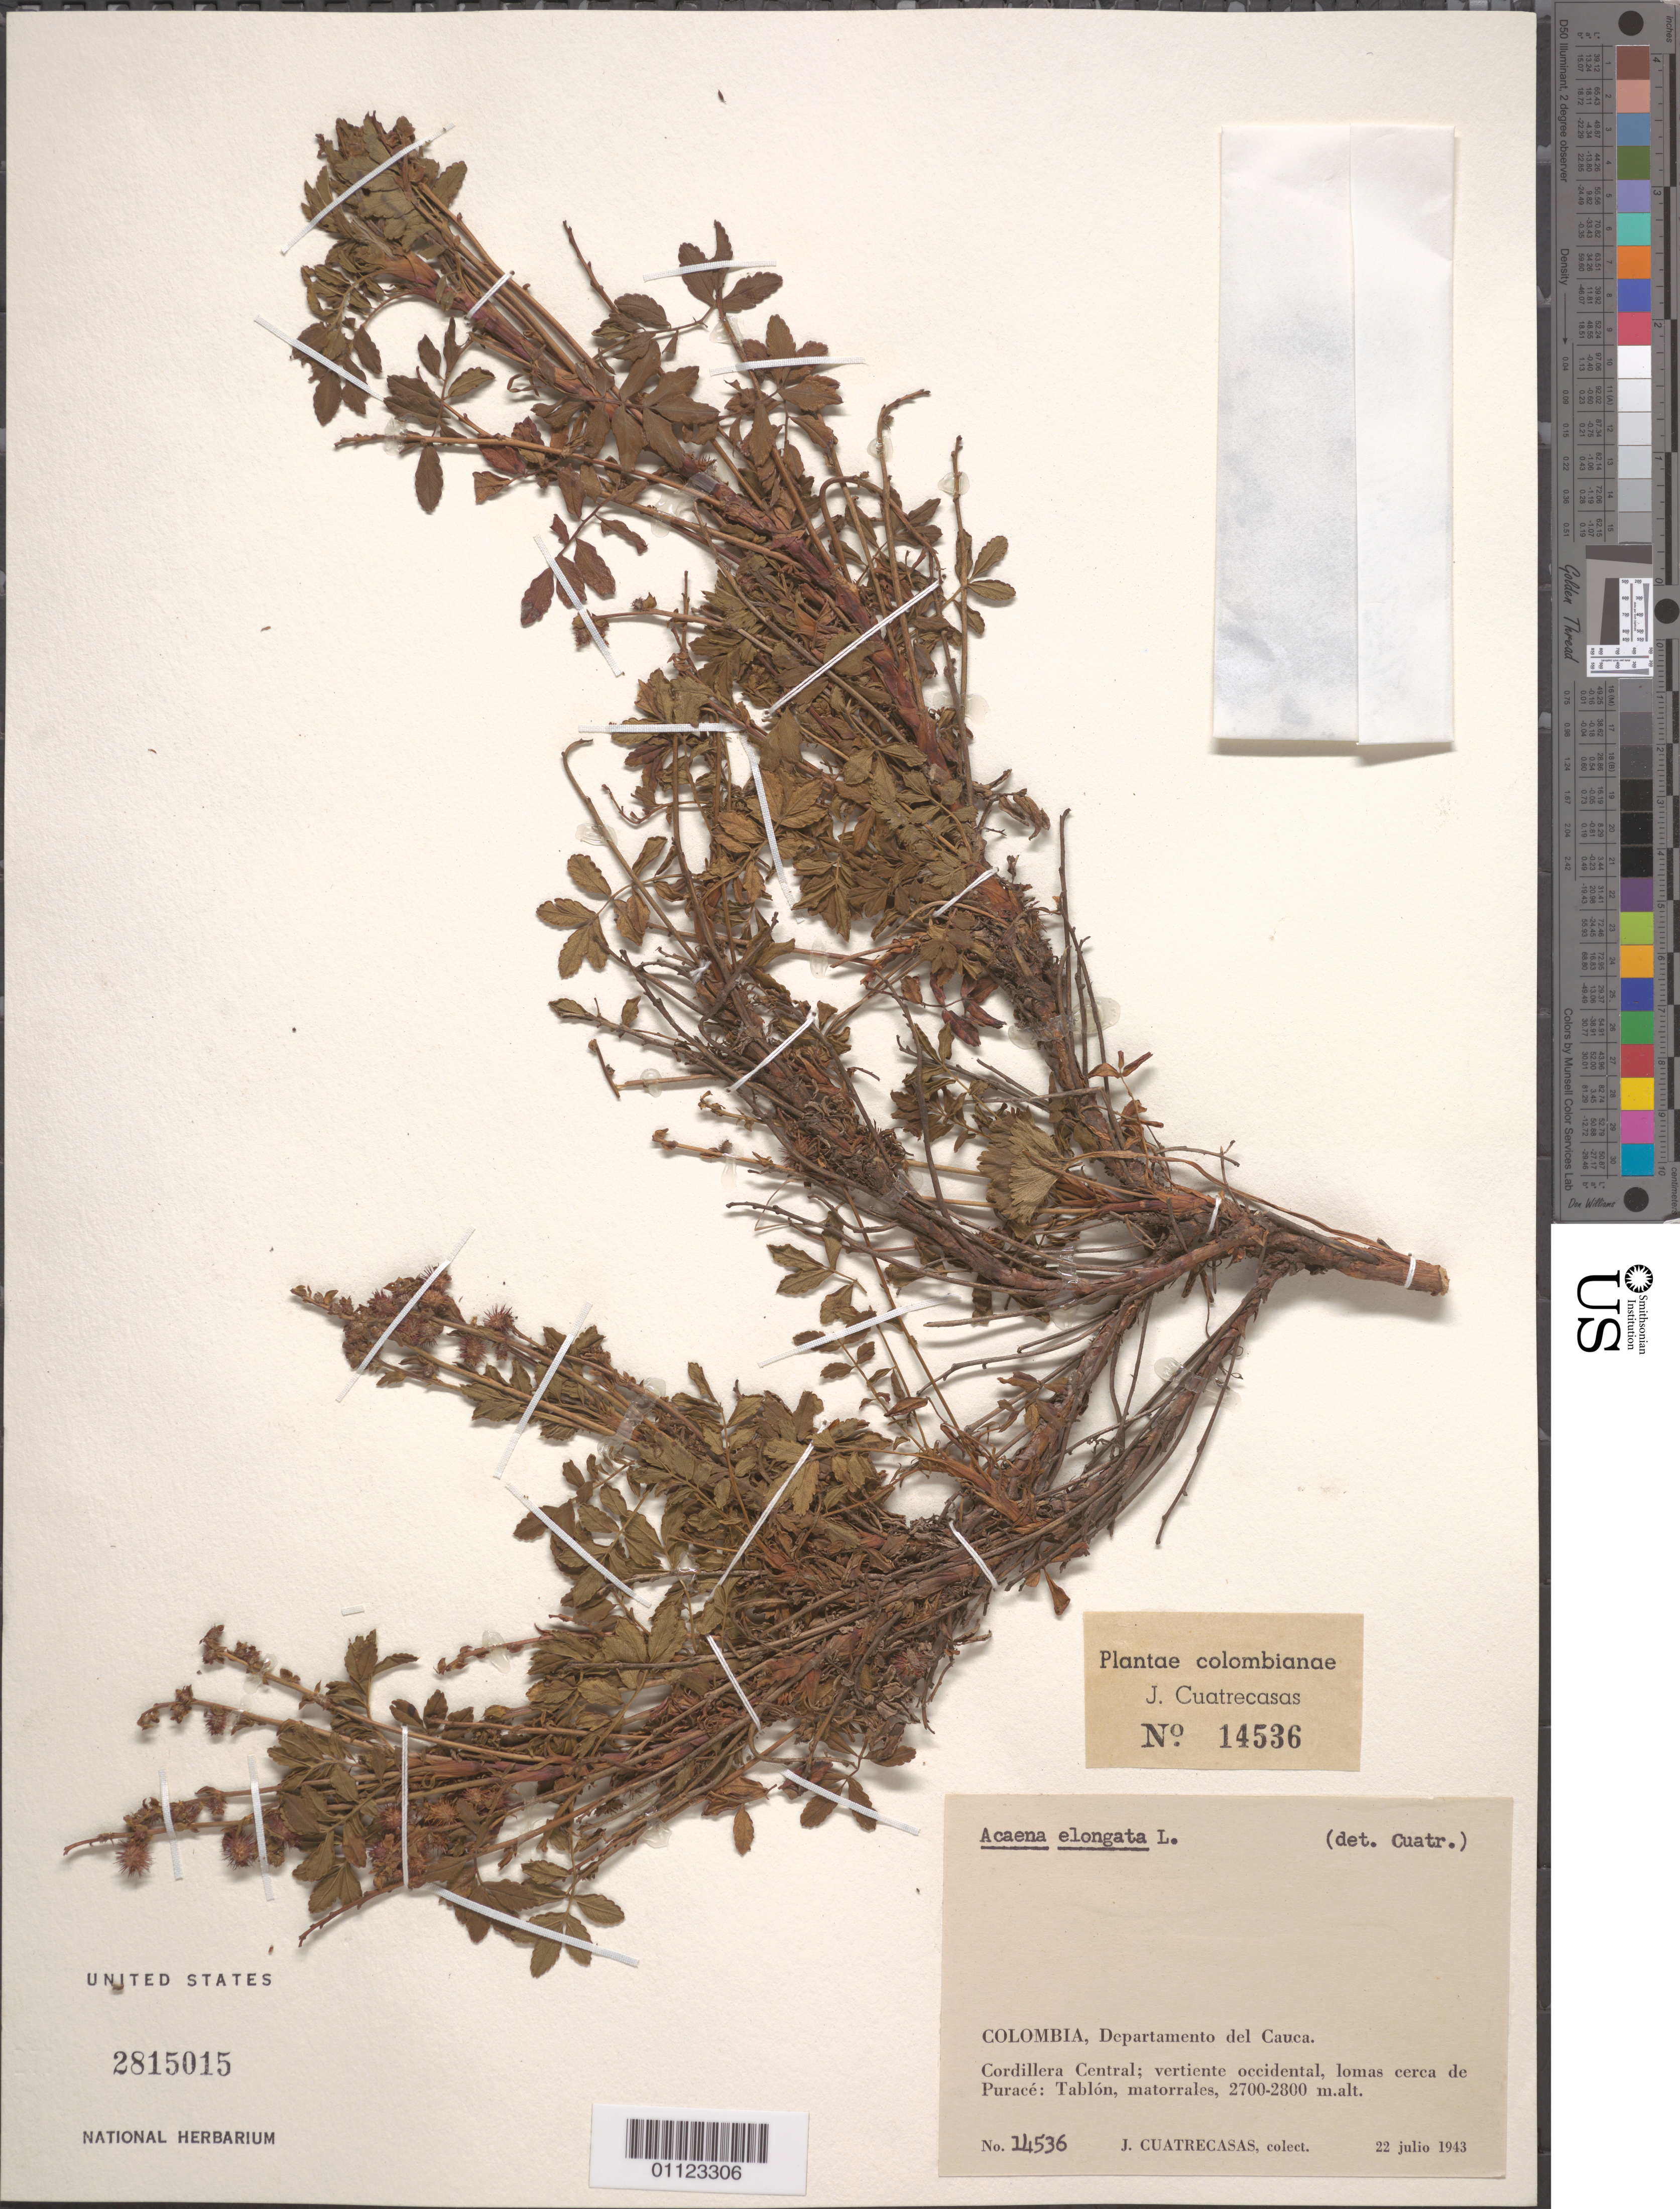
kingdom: Plantae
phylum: Tracheophyta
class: Magnoliopsida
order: Rosales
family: Rosaceae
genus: Acaena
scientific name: Acaena elongata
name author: L.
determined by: Cuatrecasas, J.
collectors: J. Cuatrecasas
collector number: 14536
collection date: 1943-07-22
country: Colombia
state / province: Cauca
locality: Cordillera Central: vertiente occidental, lomas cerca de Puracé: Tablón.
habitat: Matorrales.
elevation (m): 2700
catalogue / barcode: US 2815015